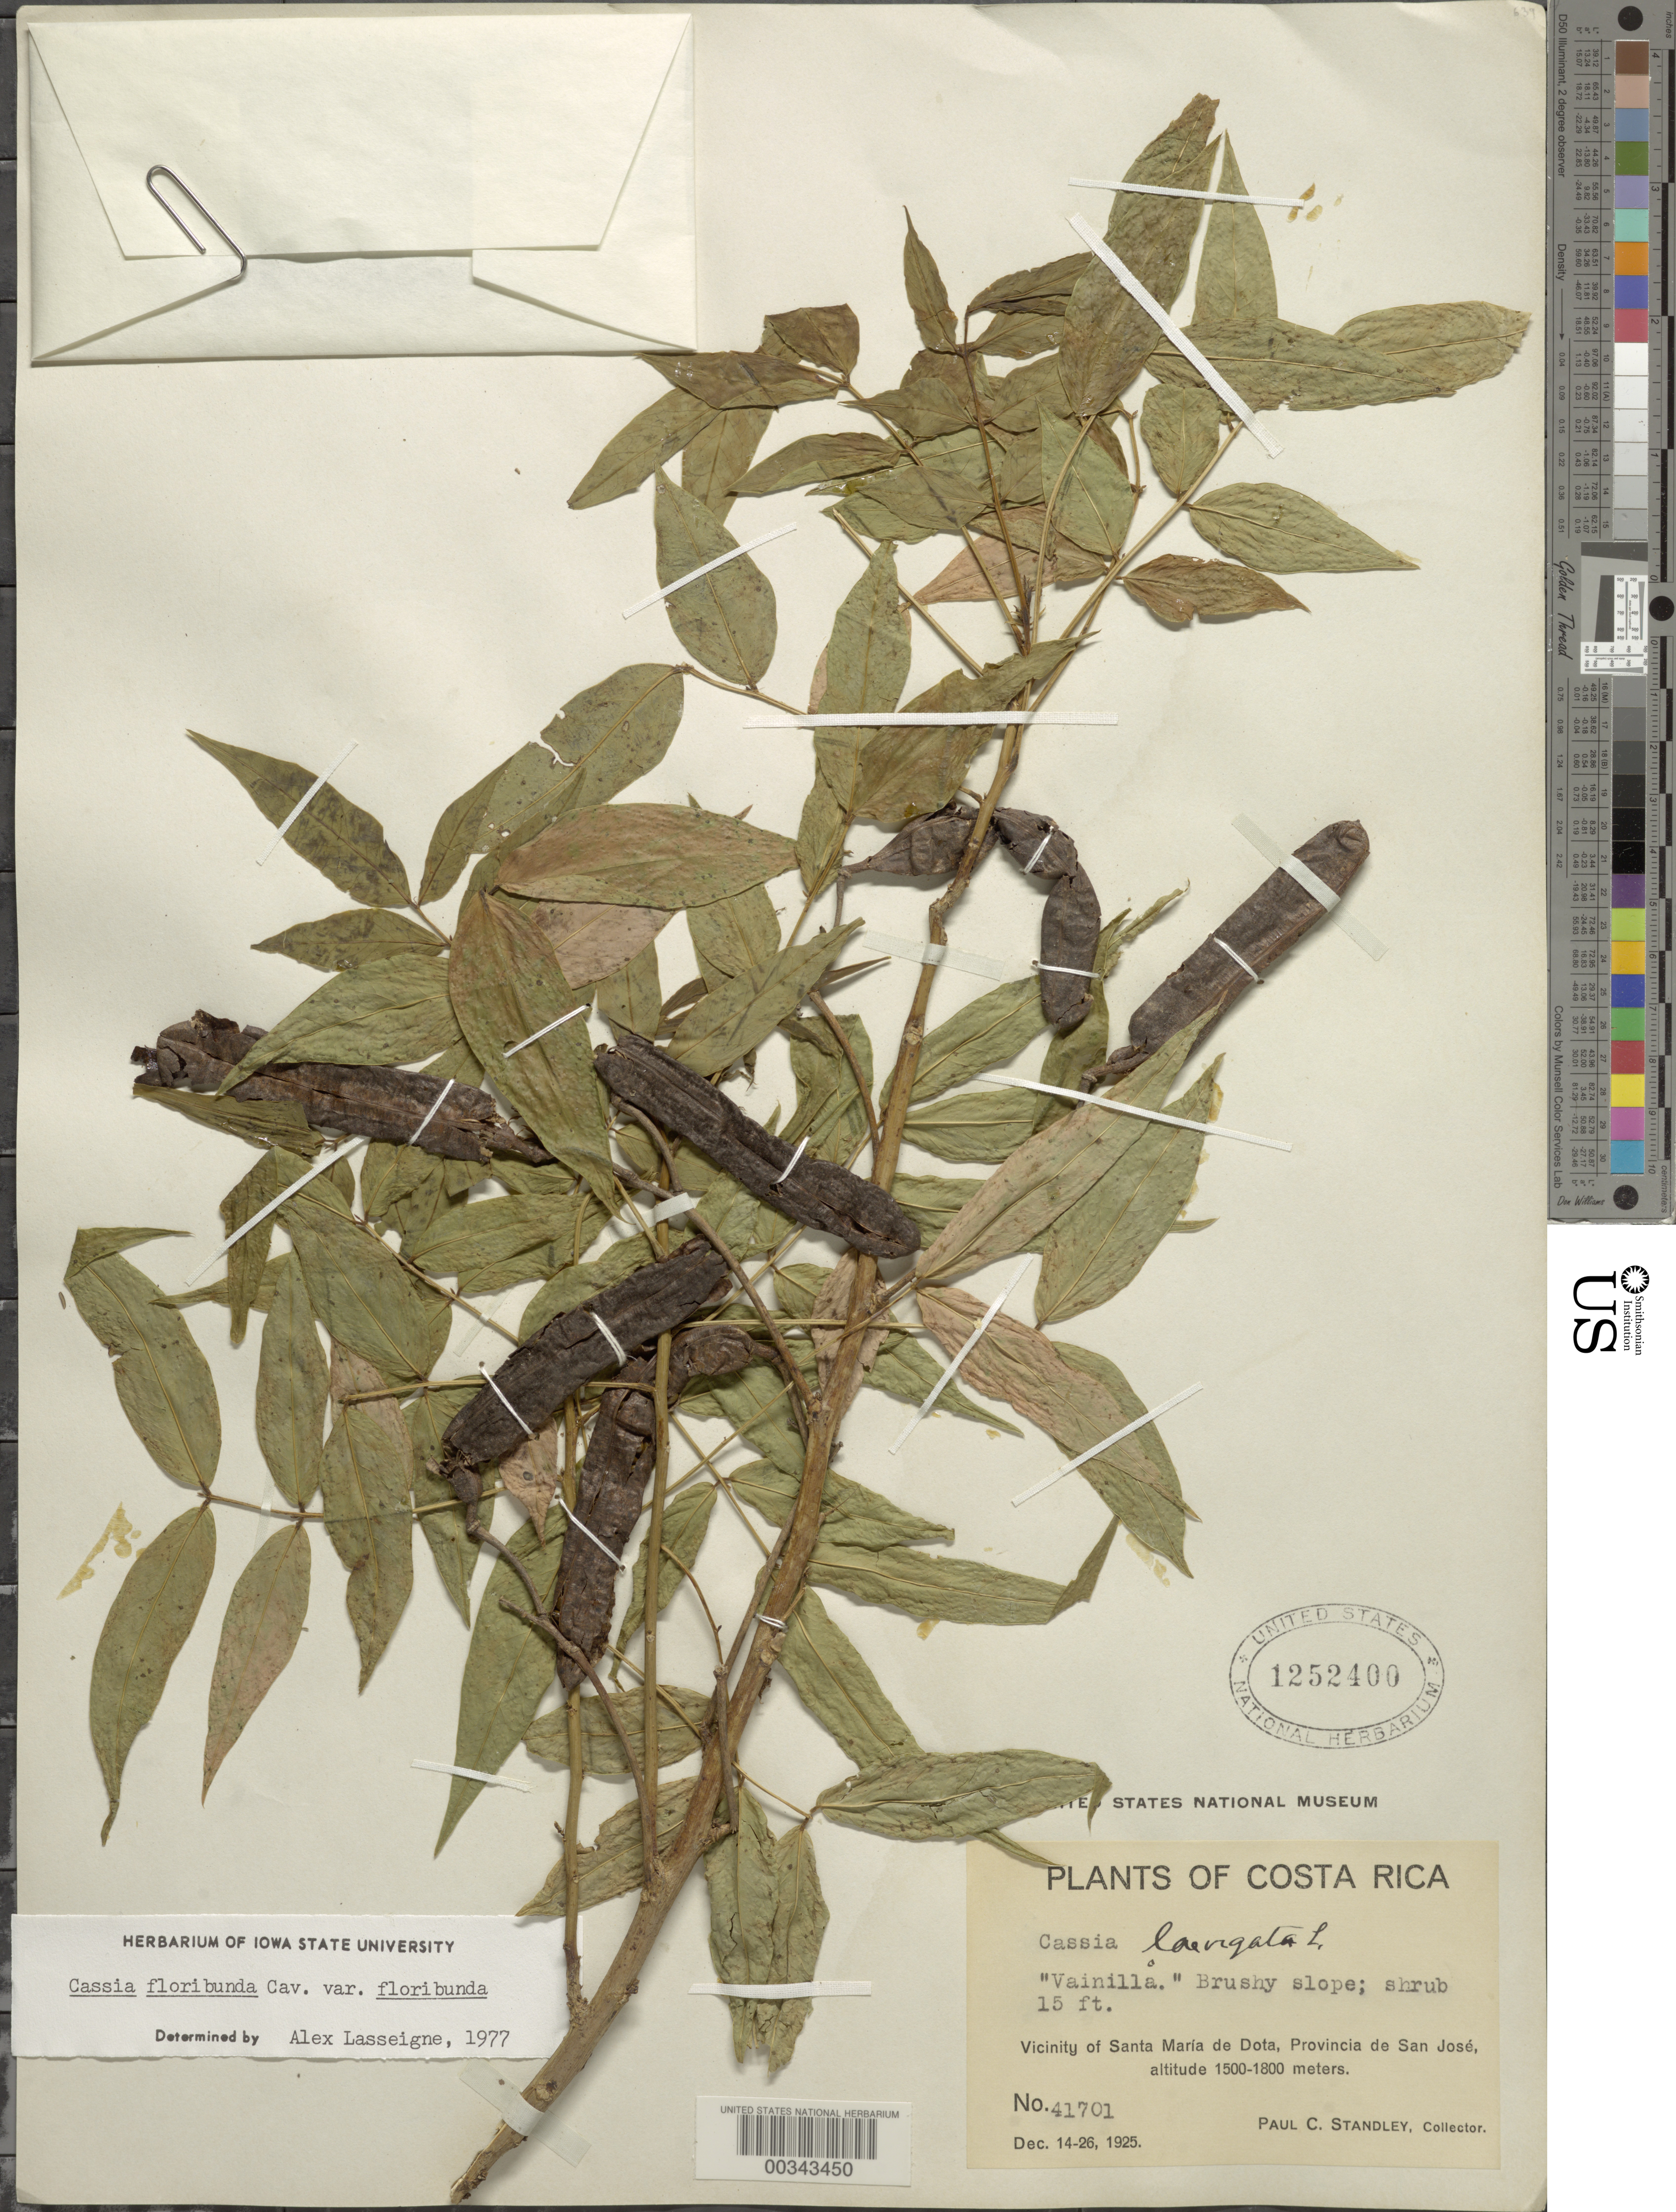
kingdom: Plantae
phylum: Tracheophyta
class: Magnoliopsida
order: Fabales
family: Fabaceae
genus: Senna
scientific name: Senna septemtrionalis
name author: (Viv.) H.S. Irwin & Barneby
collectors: P. C. Standley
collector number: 41701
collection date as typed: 14 Dec 1925 to 26 Dec 1925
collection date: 1925-12-14/1925-12-26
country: Costa Rica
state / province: San José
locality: Vicinity of santa marie de dota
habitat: Brushy slope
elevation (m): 1500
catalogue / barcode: US 1252400